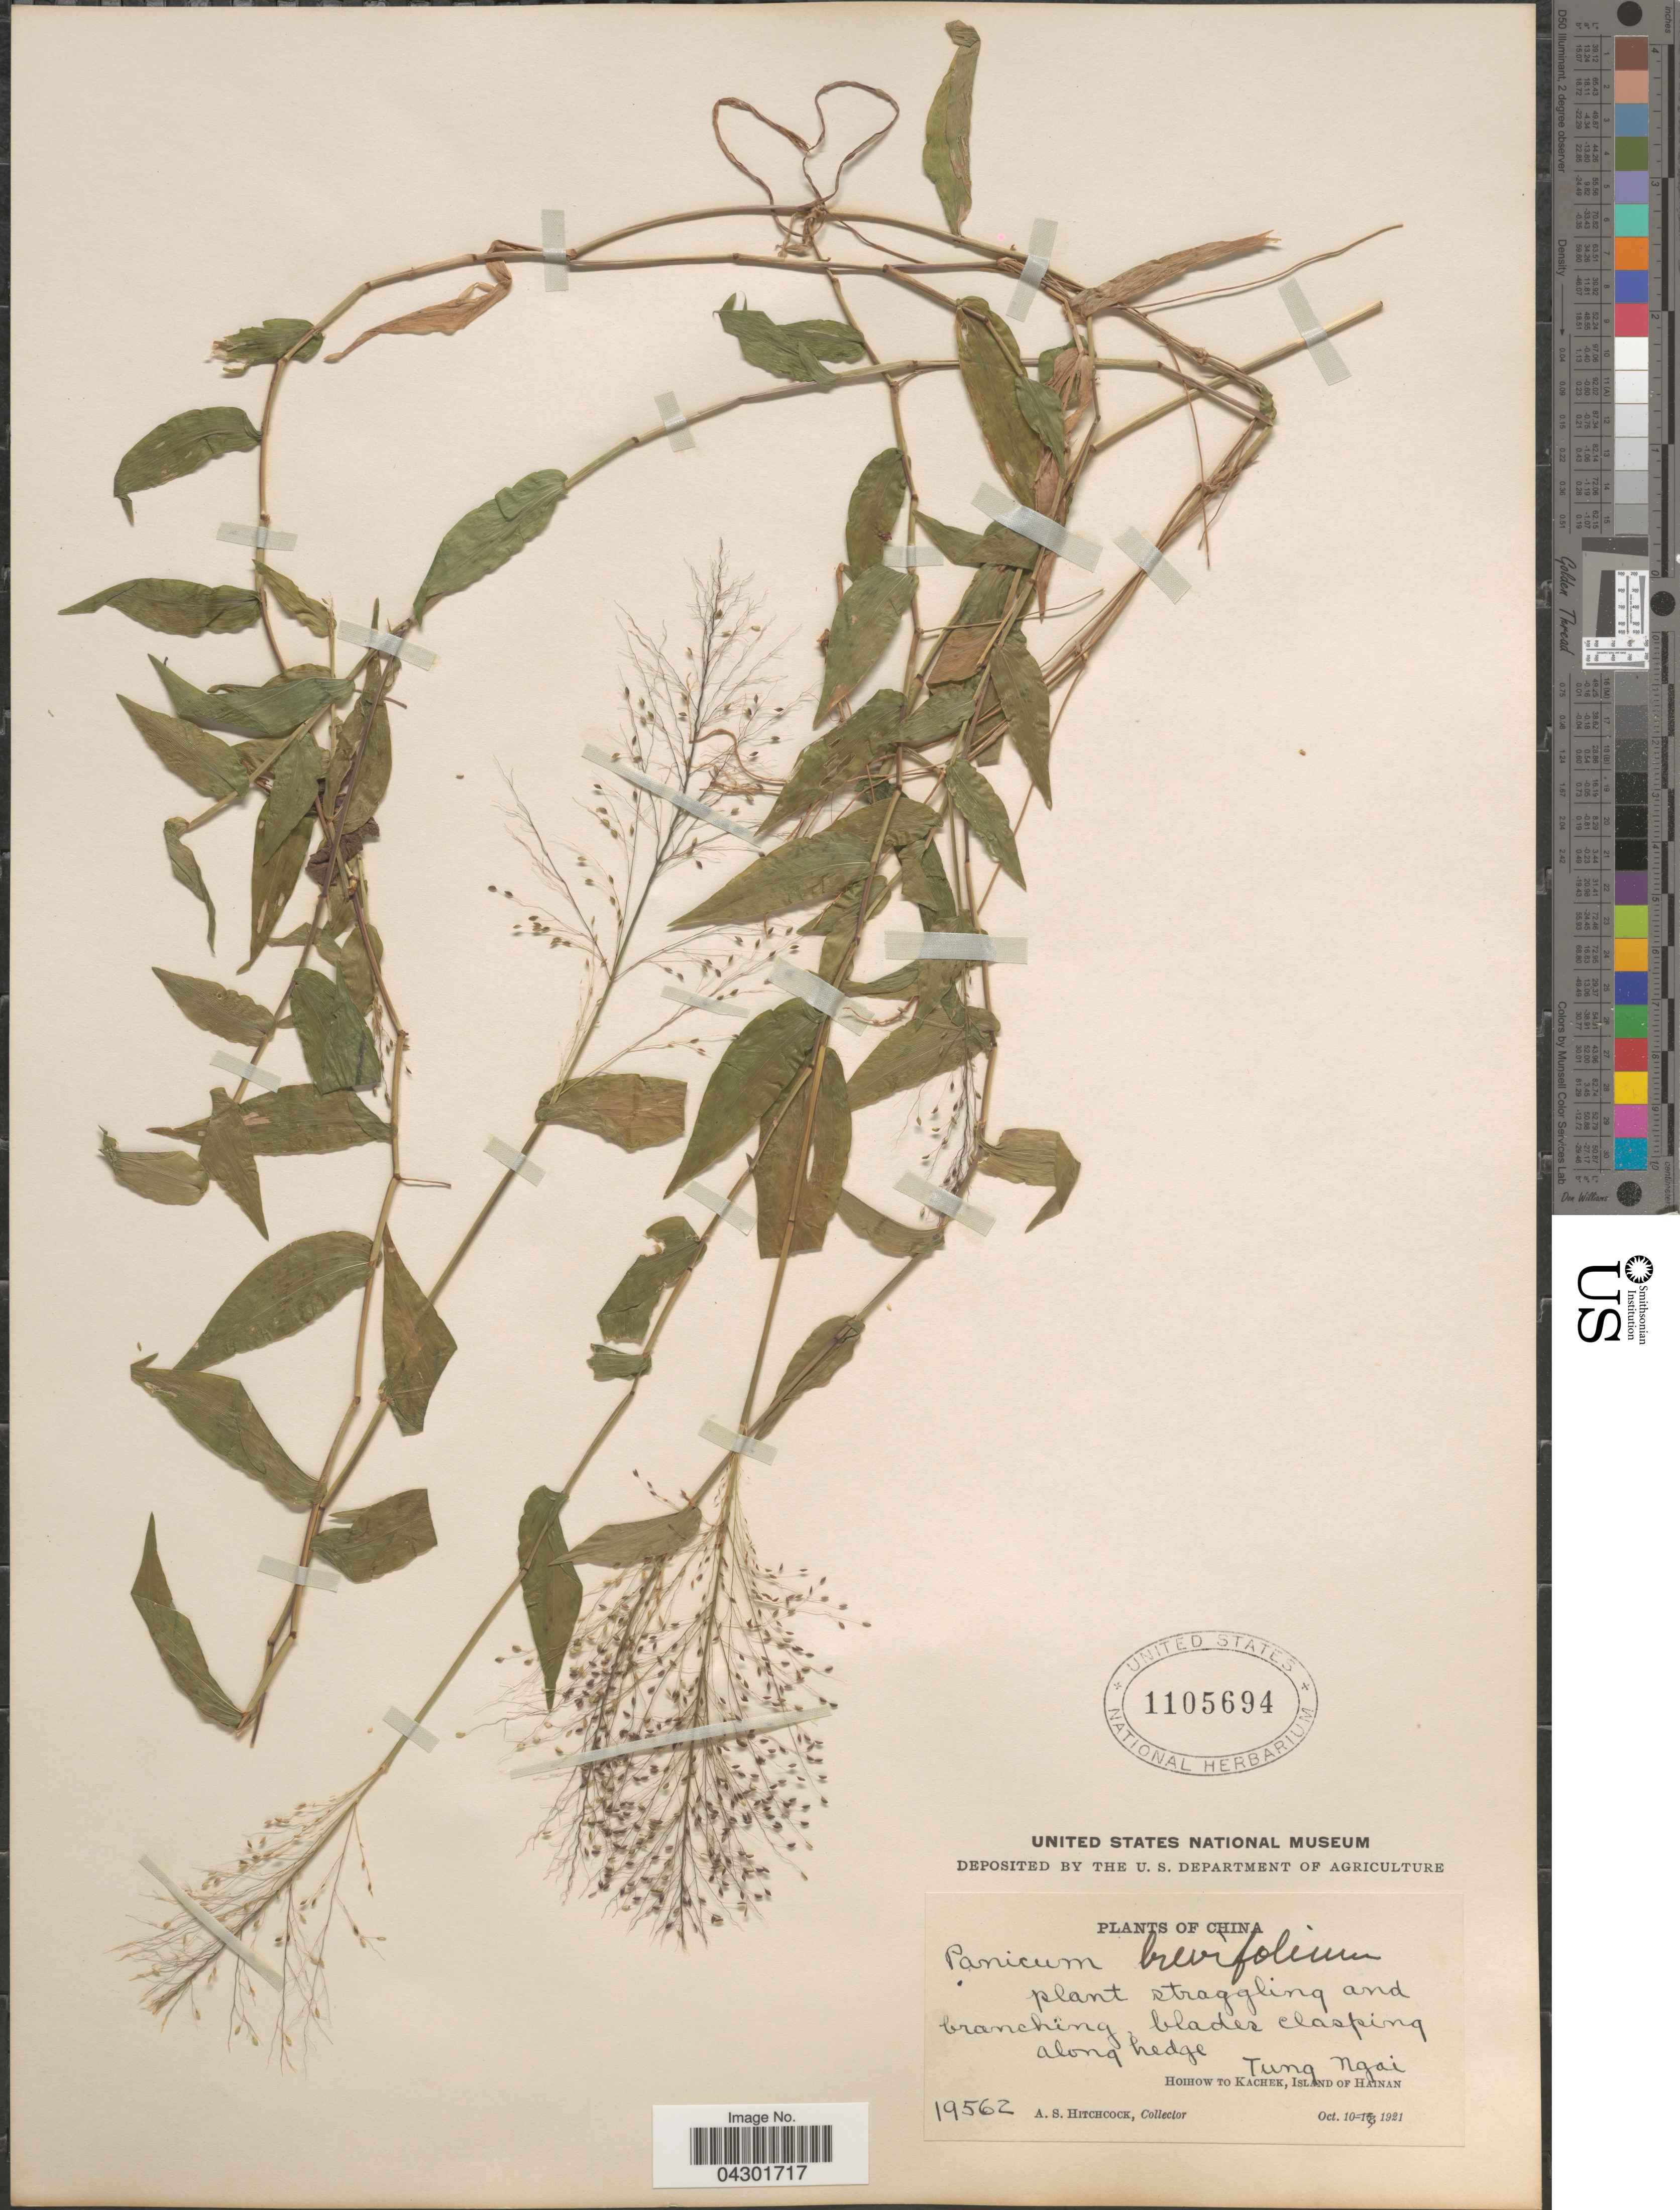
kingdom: Plantae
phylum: Tracheophyta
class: Liliopsida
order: Poales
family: Poaceae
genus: Panicum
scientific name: Panicum brevifolium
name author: L.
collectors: A. S. Hitchcock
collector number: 19562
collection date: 1921-10-10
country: China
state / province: Hainan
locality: Along hedge. Tung Ngai. Hoihow to Kachek, Island of Hainan.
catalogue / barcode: US 1105694